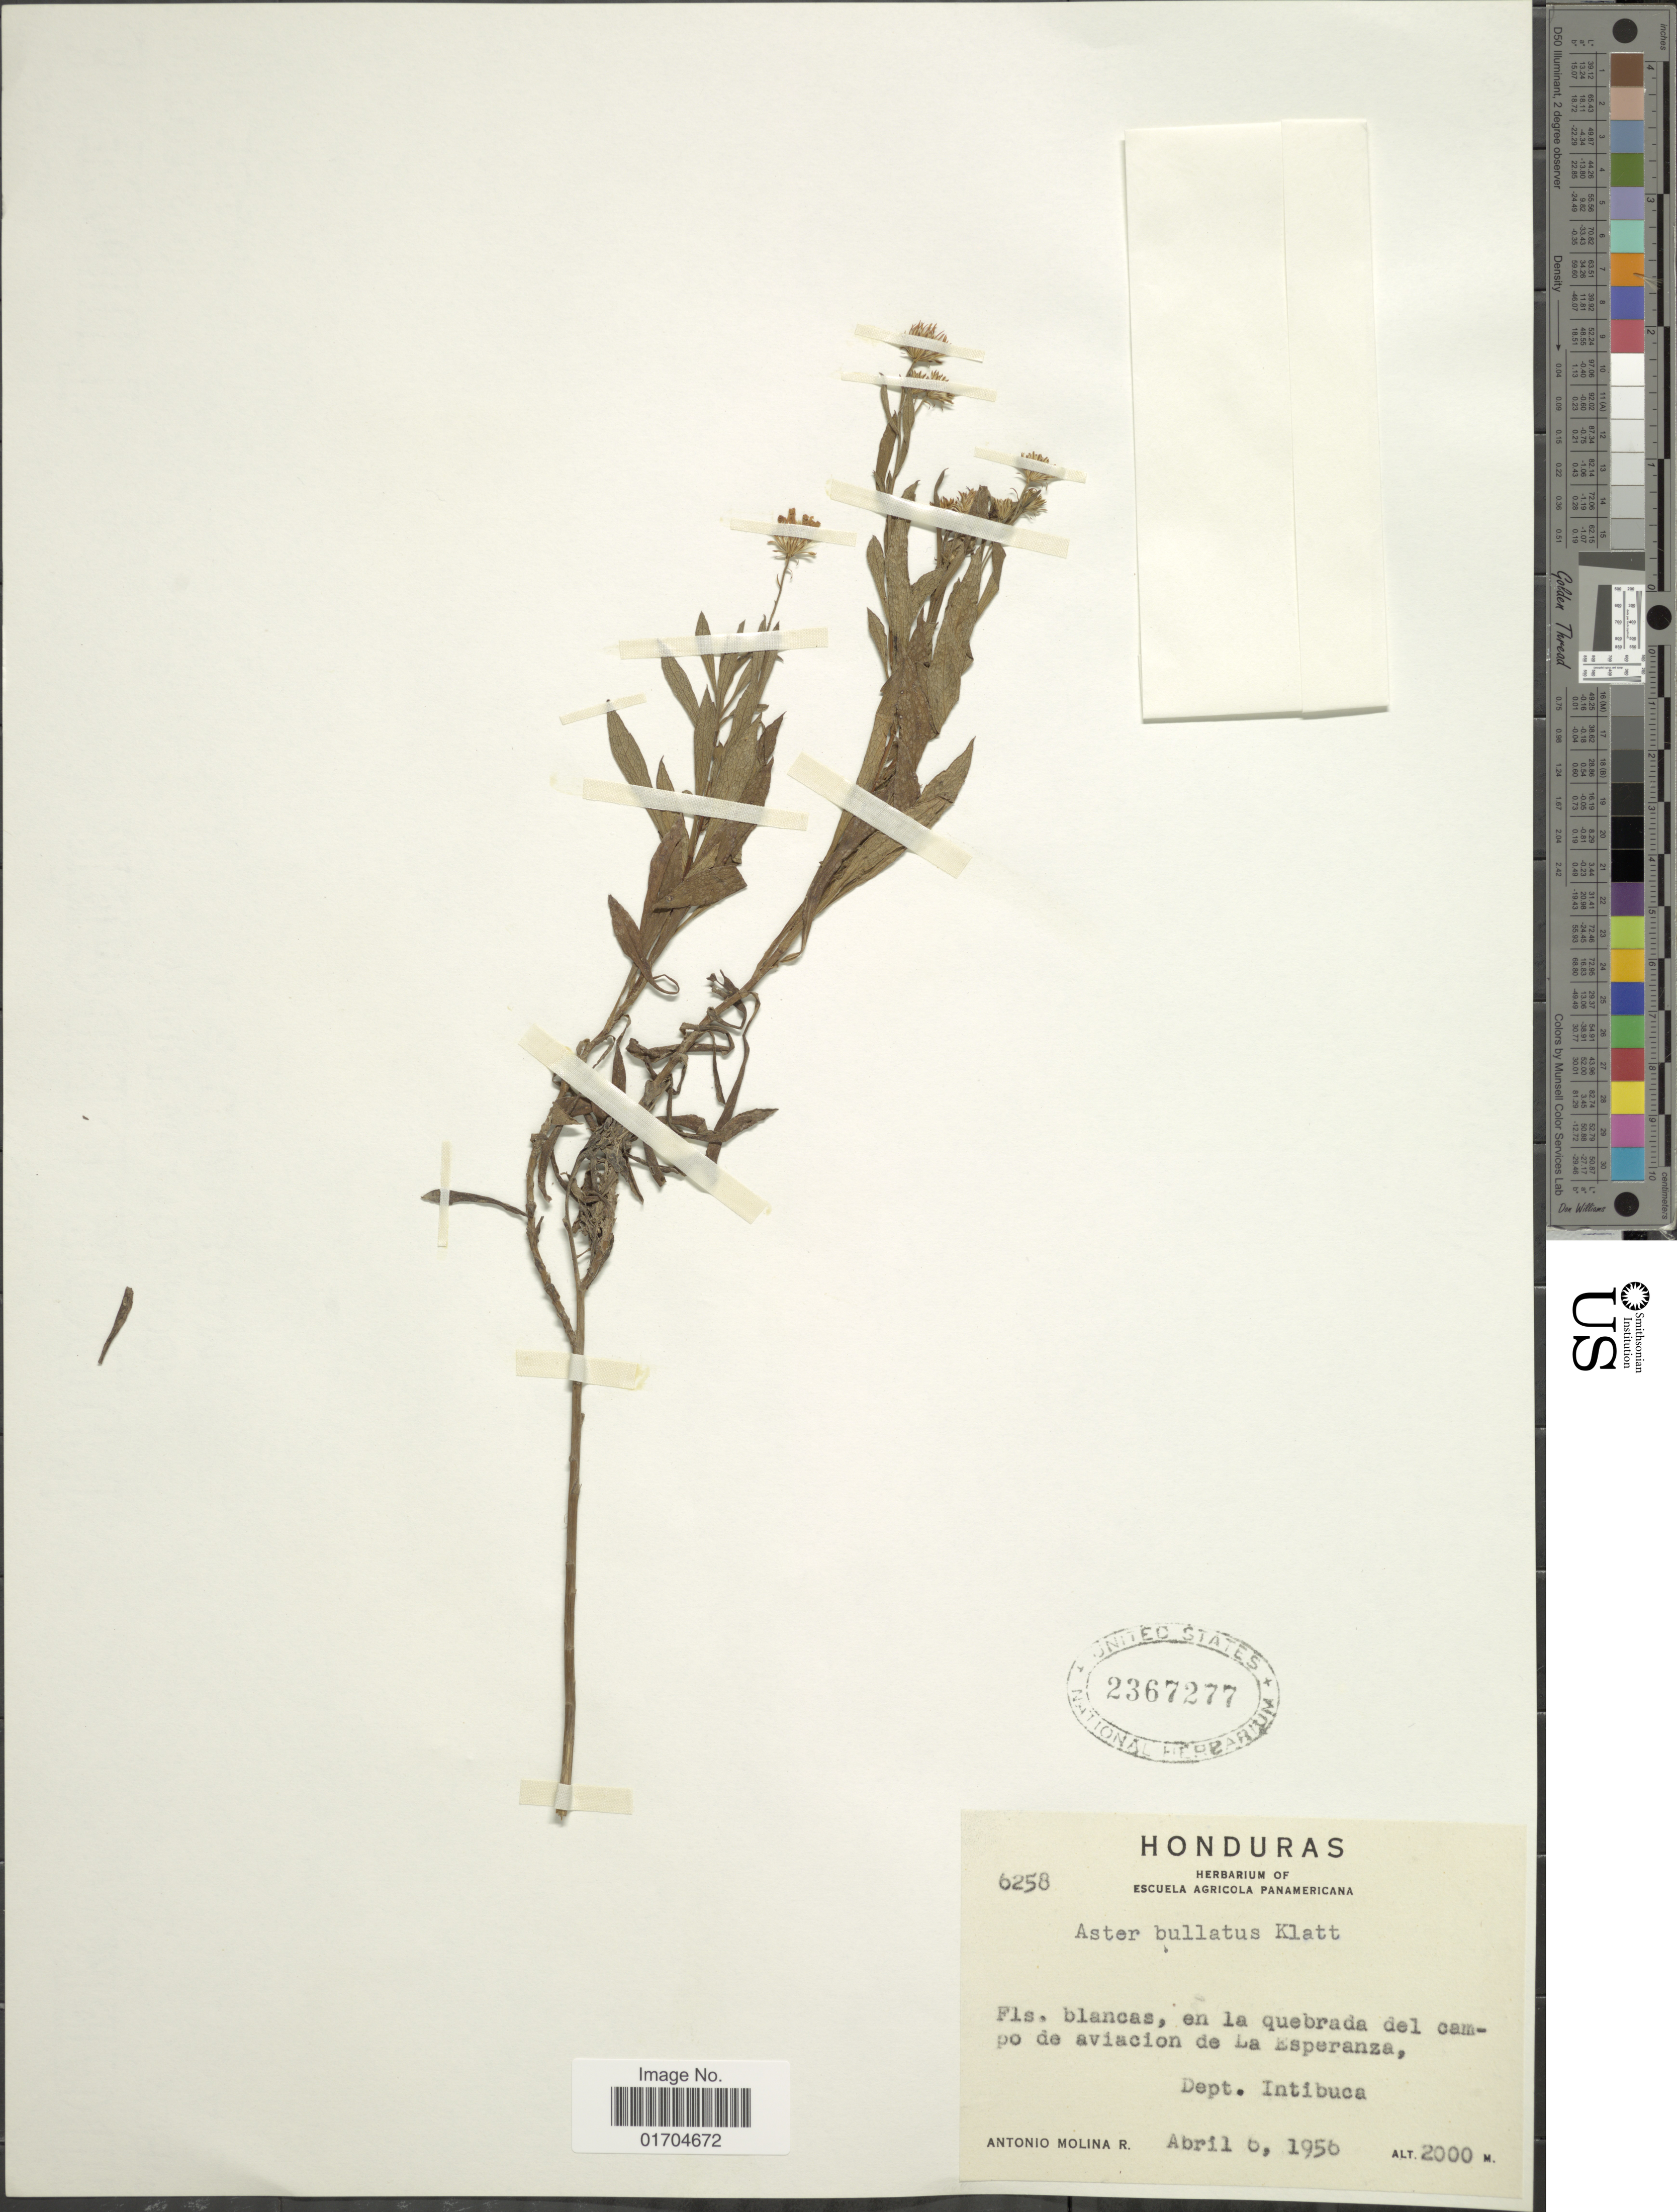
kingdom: Plantae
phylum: Tracheophyta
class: Magnoliopsida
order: Asterales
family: Asteraceae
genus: Symphyotrichum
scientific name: Symphyotrichum bullatum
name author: (Klatt) G.L. Nesom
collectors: A. Molina R.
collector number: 6258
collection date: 1956-06-06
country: Honduras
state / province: Intibuca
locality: En la quebrada del campo de aviacion de La Esperanza, Dept. Intibuca.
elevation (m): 2000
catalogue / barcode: US 2367277